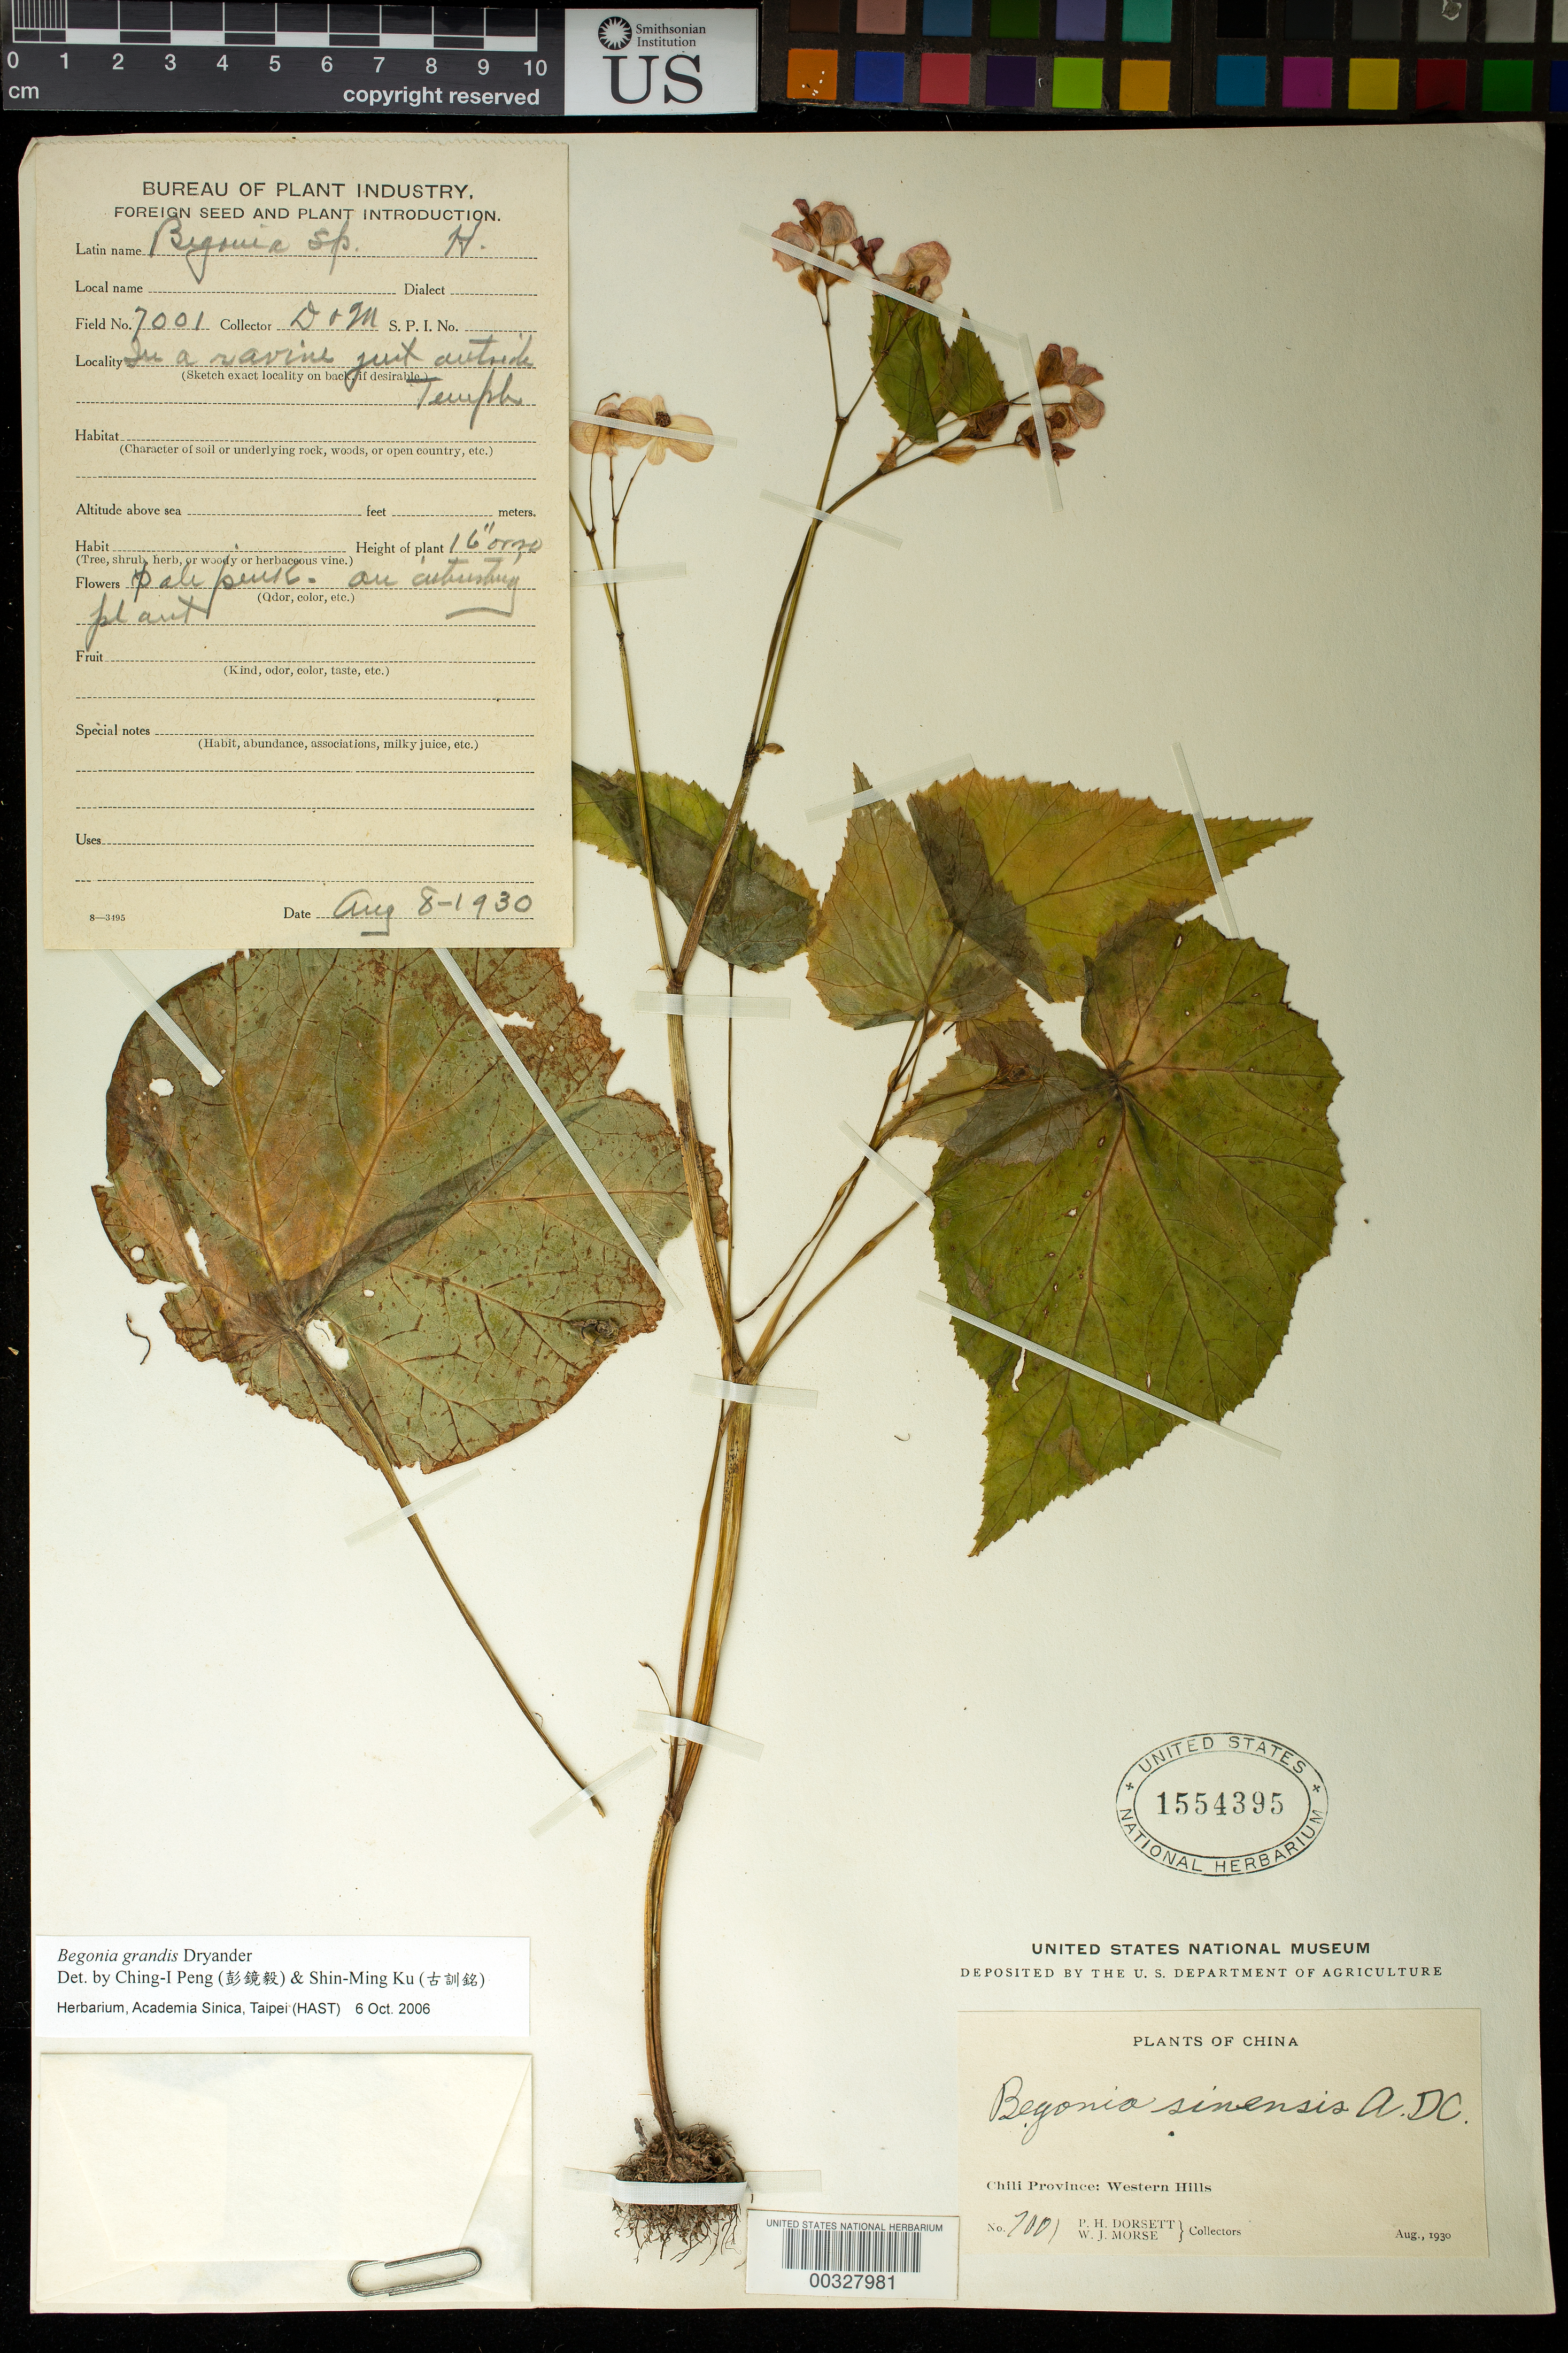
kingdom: Plantae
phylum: Tracheophyta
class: Magnoliopsida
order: Cucurbitales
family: Begoniaceae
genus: Begonia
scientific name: Begonia grandis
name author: Dryand.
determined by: Peng, Ching-I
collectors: P. H. Dorsett & W. J. Morse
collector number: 7001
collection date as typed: Aug 1930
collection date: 1930-08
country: China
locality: Chili province, western hills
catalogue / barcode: US 1554395